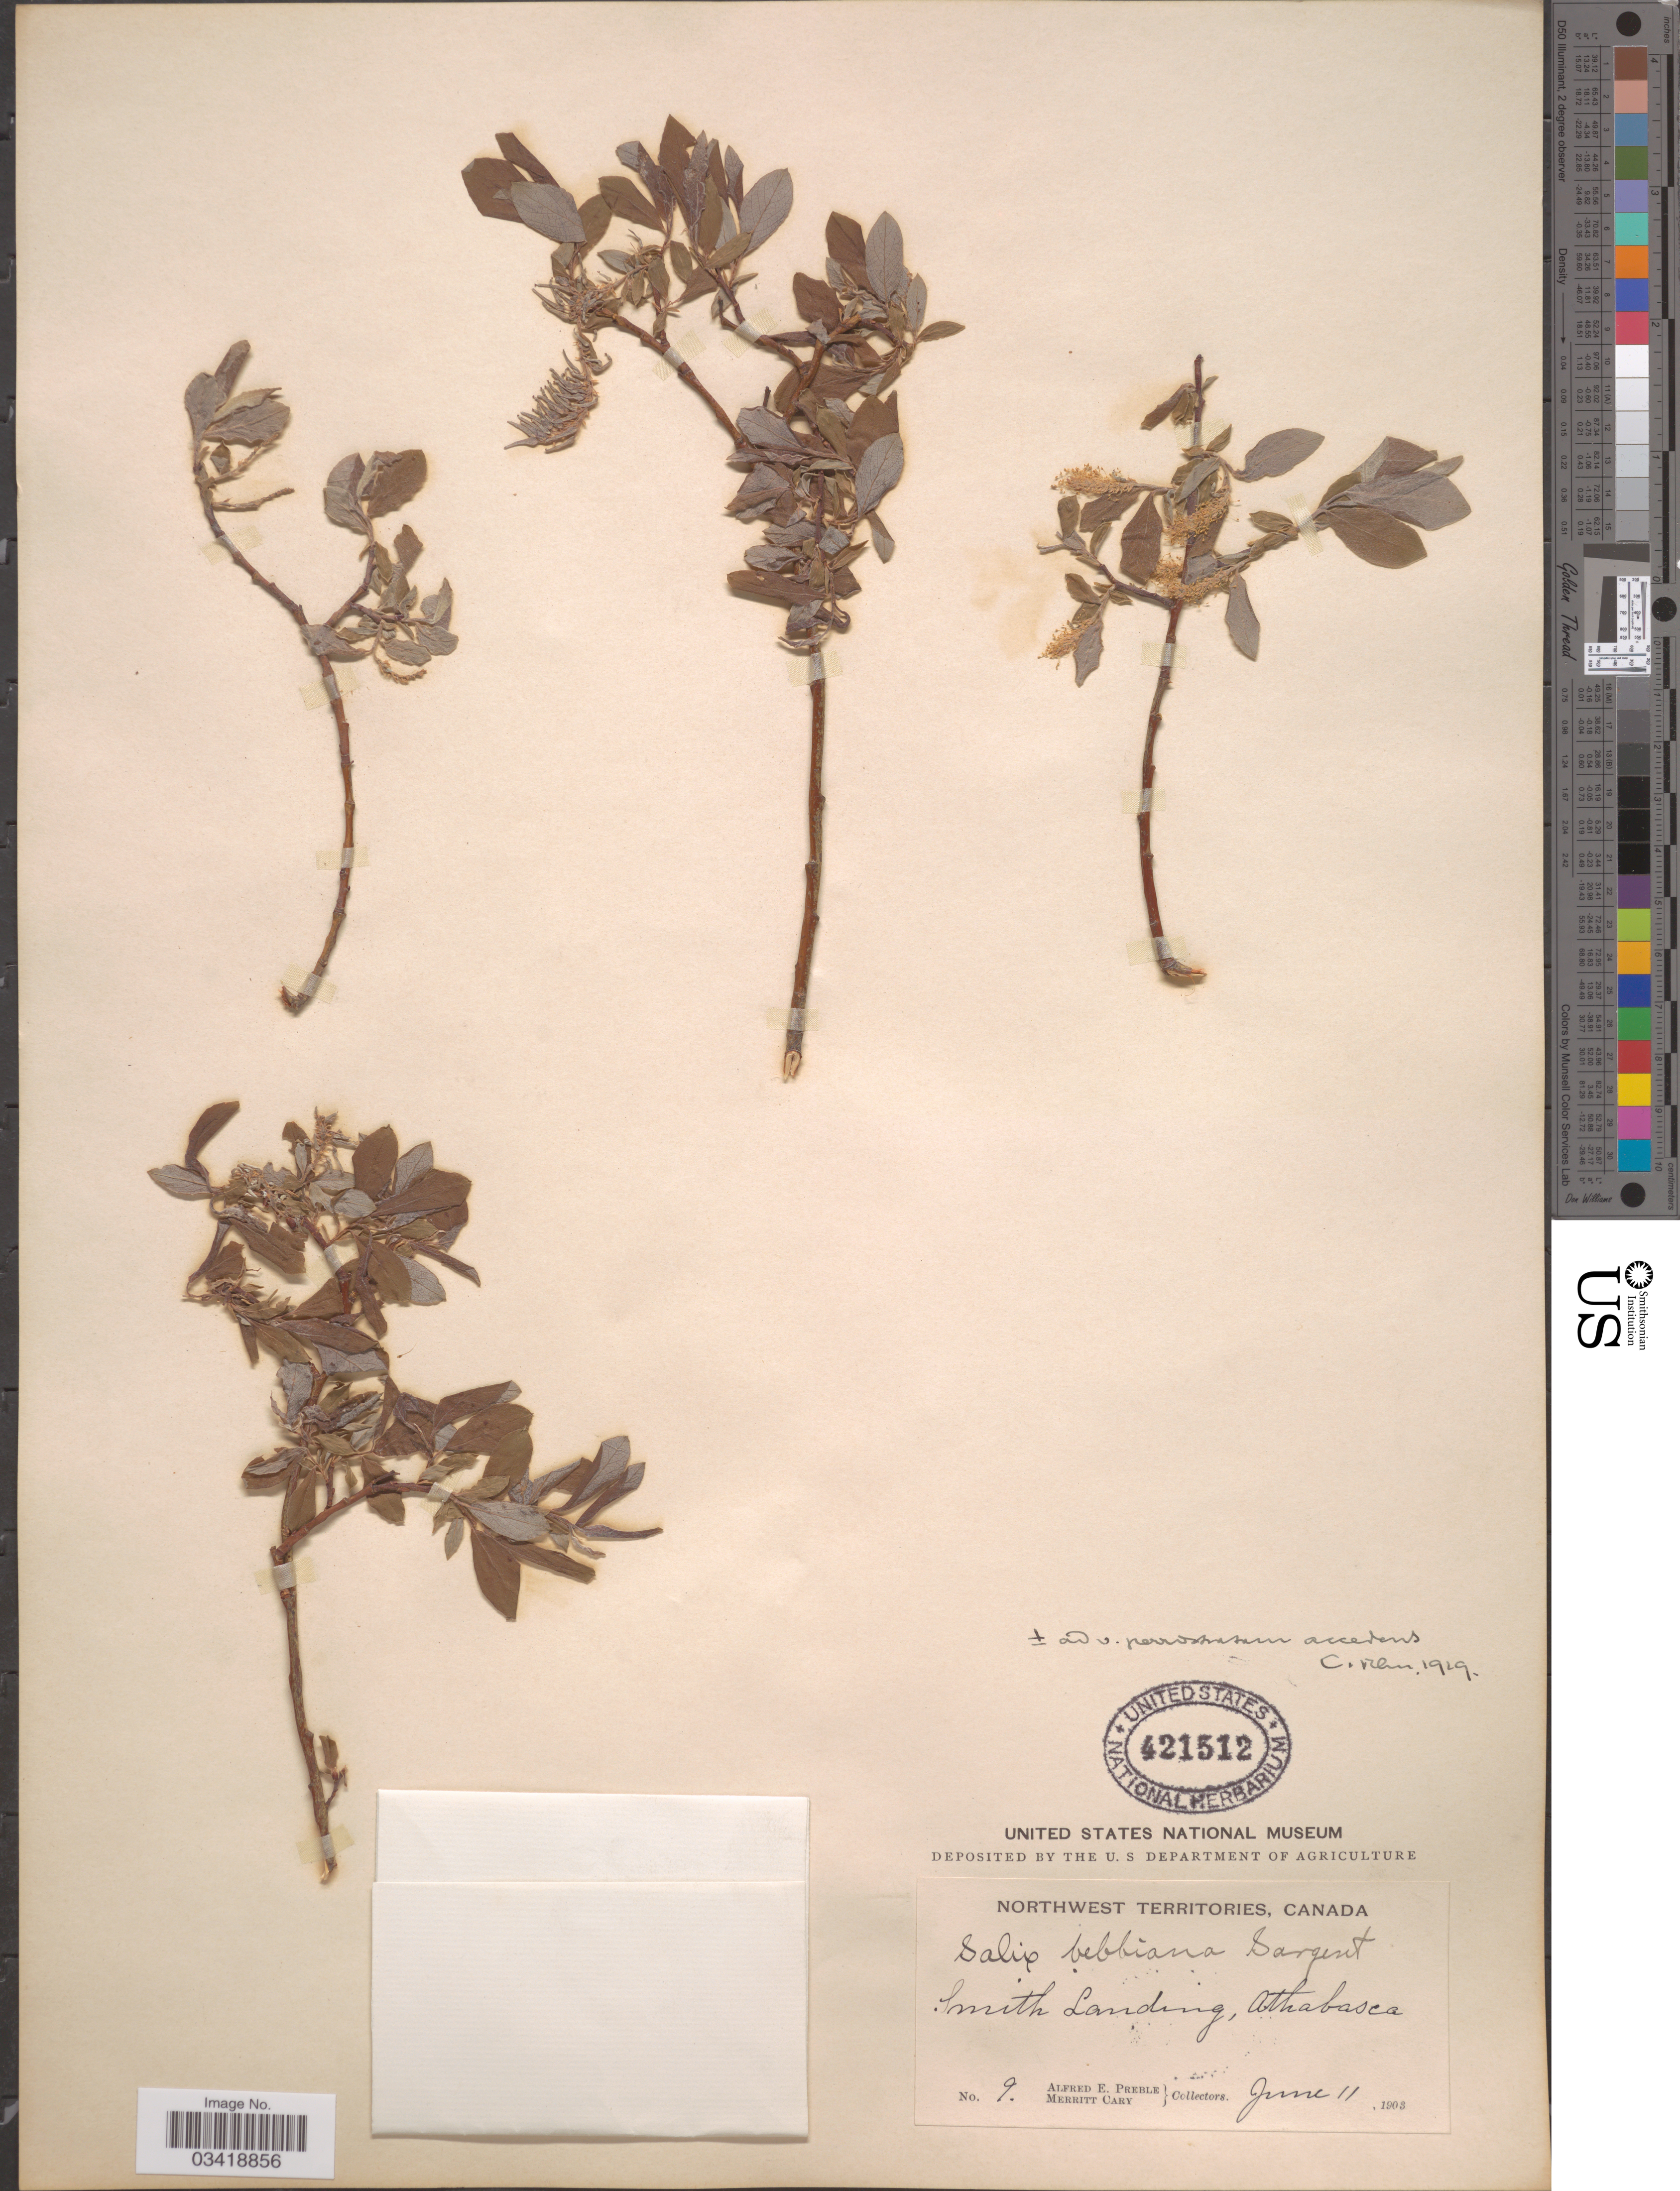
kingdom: Plantae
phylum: Tracheophyta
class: Magnoliopsida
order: Malpighiales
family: Salicaceae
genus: Salix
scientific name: Salix bebbiana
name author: Sarg.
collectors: A. Preble & M. Cary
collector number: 9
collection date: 1903-06-11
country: Canada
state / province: Northwest Territories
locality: Smith Landing, Athabasca.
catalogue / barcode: US 421512